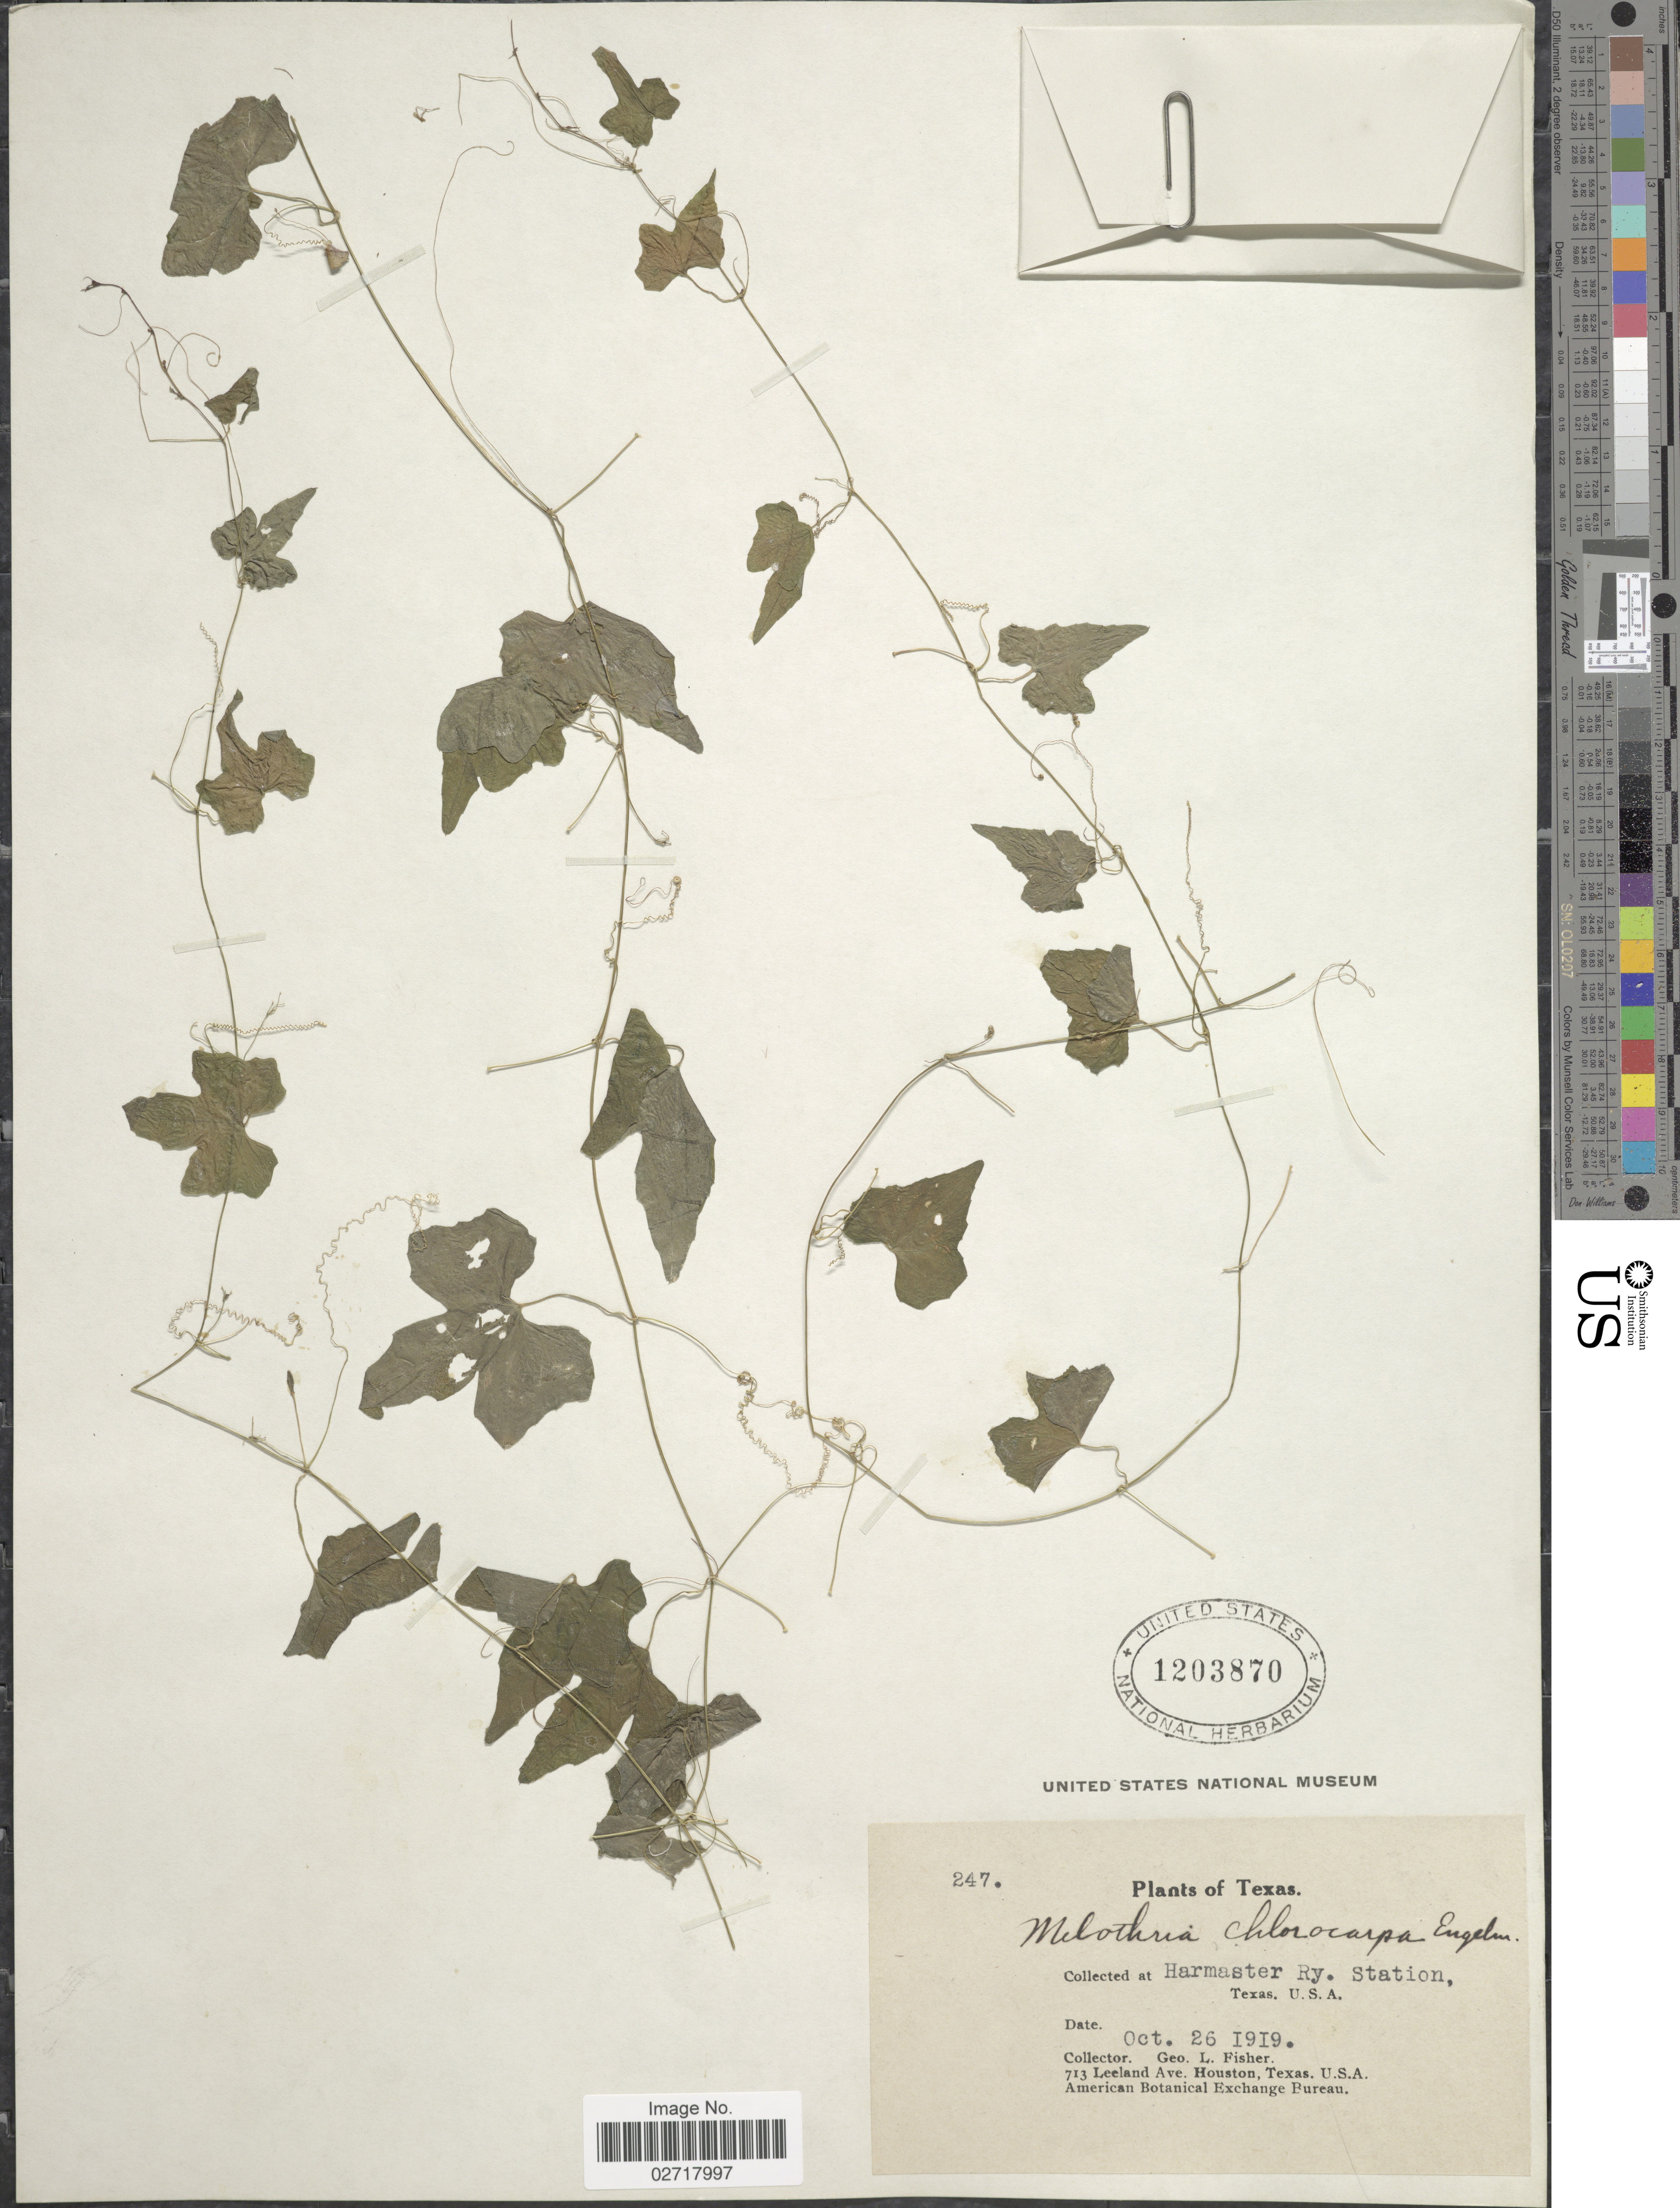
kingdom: Plantae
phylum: Tracheophyta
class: Magnoliopsida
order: Cucurbitales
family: Cucurbitaceae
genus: Melothria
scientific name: Melothria pendula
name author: L.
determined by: Strong, Mark T., (BOT), Smithsonian Institution - National Museum of Natural History (UNITED STATES)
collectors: G. L. Fisher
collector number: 247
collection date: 1919-10-26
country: United States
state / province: Texas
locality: Harmaster Ry. Station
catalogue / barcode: US 1203870